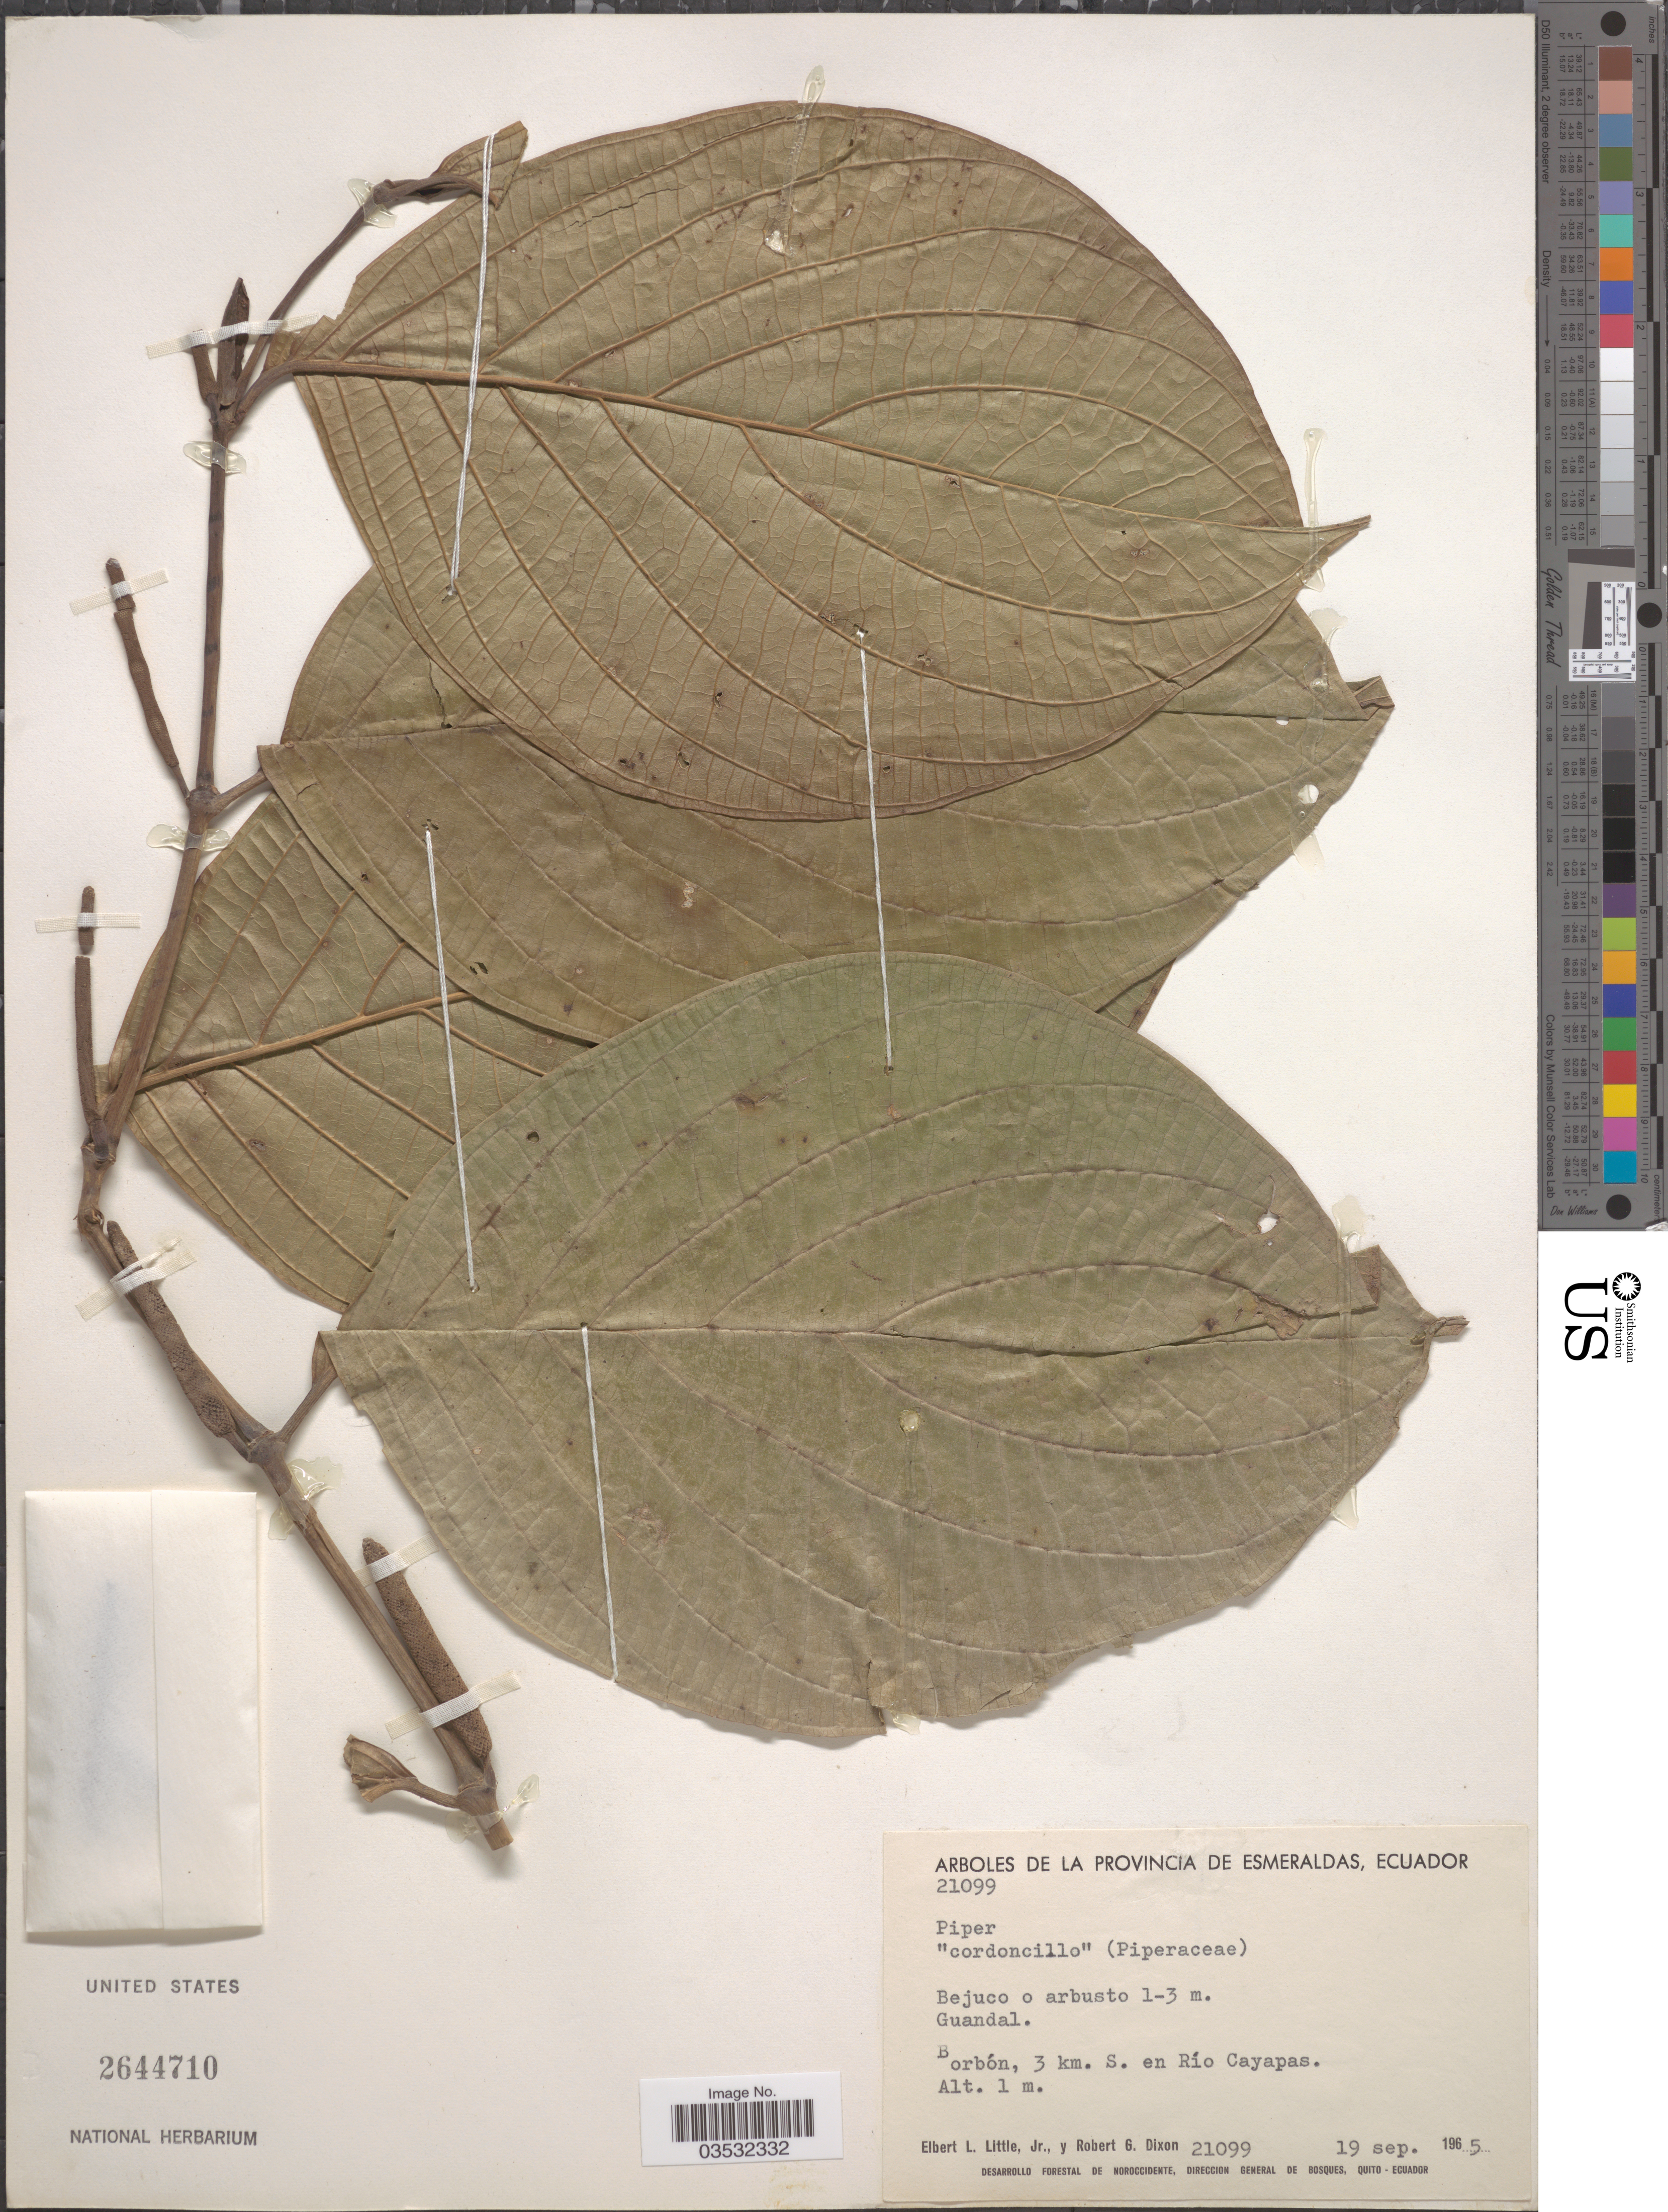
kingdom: Plantae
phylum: Tracheophyta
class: Magnoliopsida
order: Piperales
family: Piperaceae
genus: Piper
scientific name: Piper sp.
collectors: E. L. Little & R. G. Dixon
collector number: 21099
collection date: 1965-09-19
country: Ecuador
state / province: Esmeraldas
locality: Guandal. Borbón, 3 km. S. en Río Cayapas.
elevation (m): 1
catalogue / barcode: US 2644710